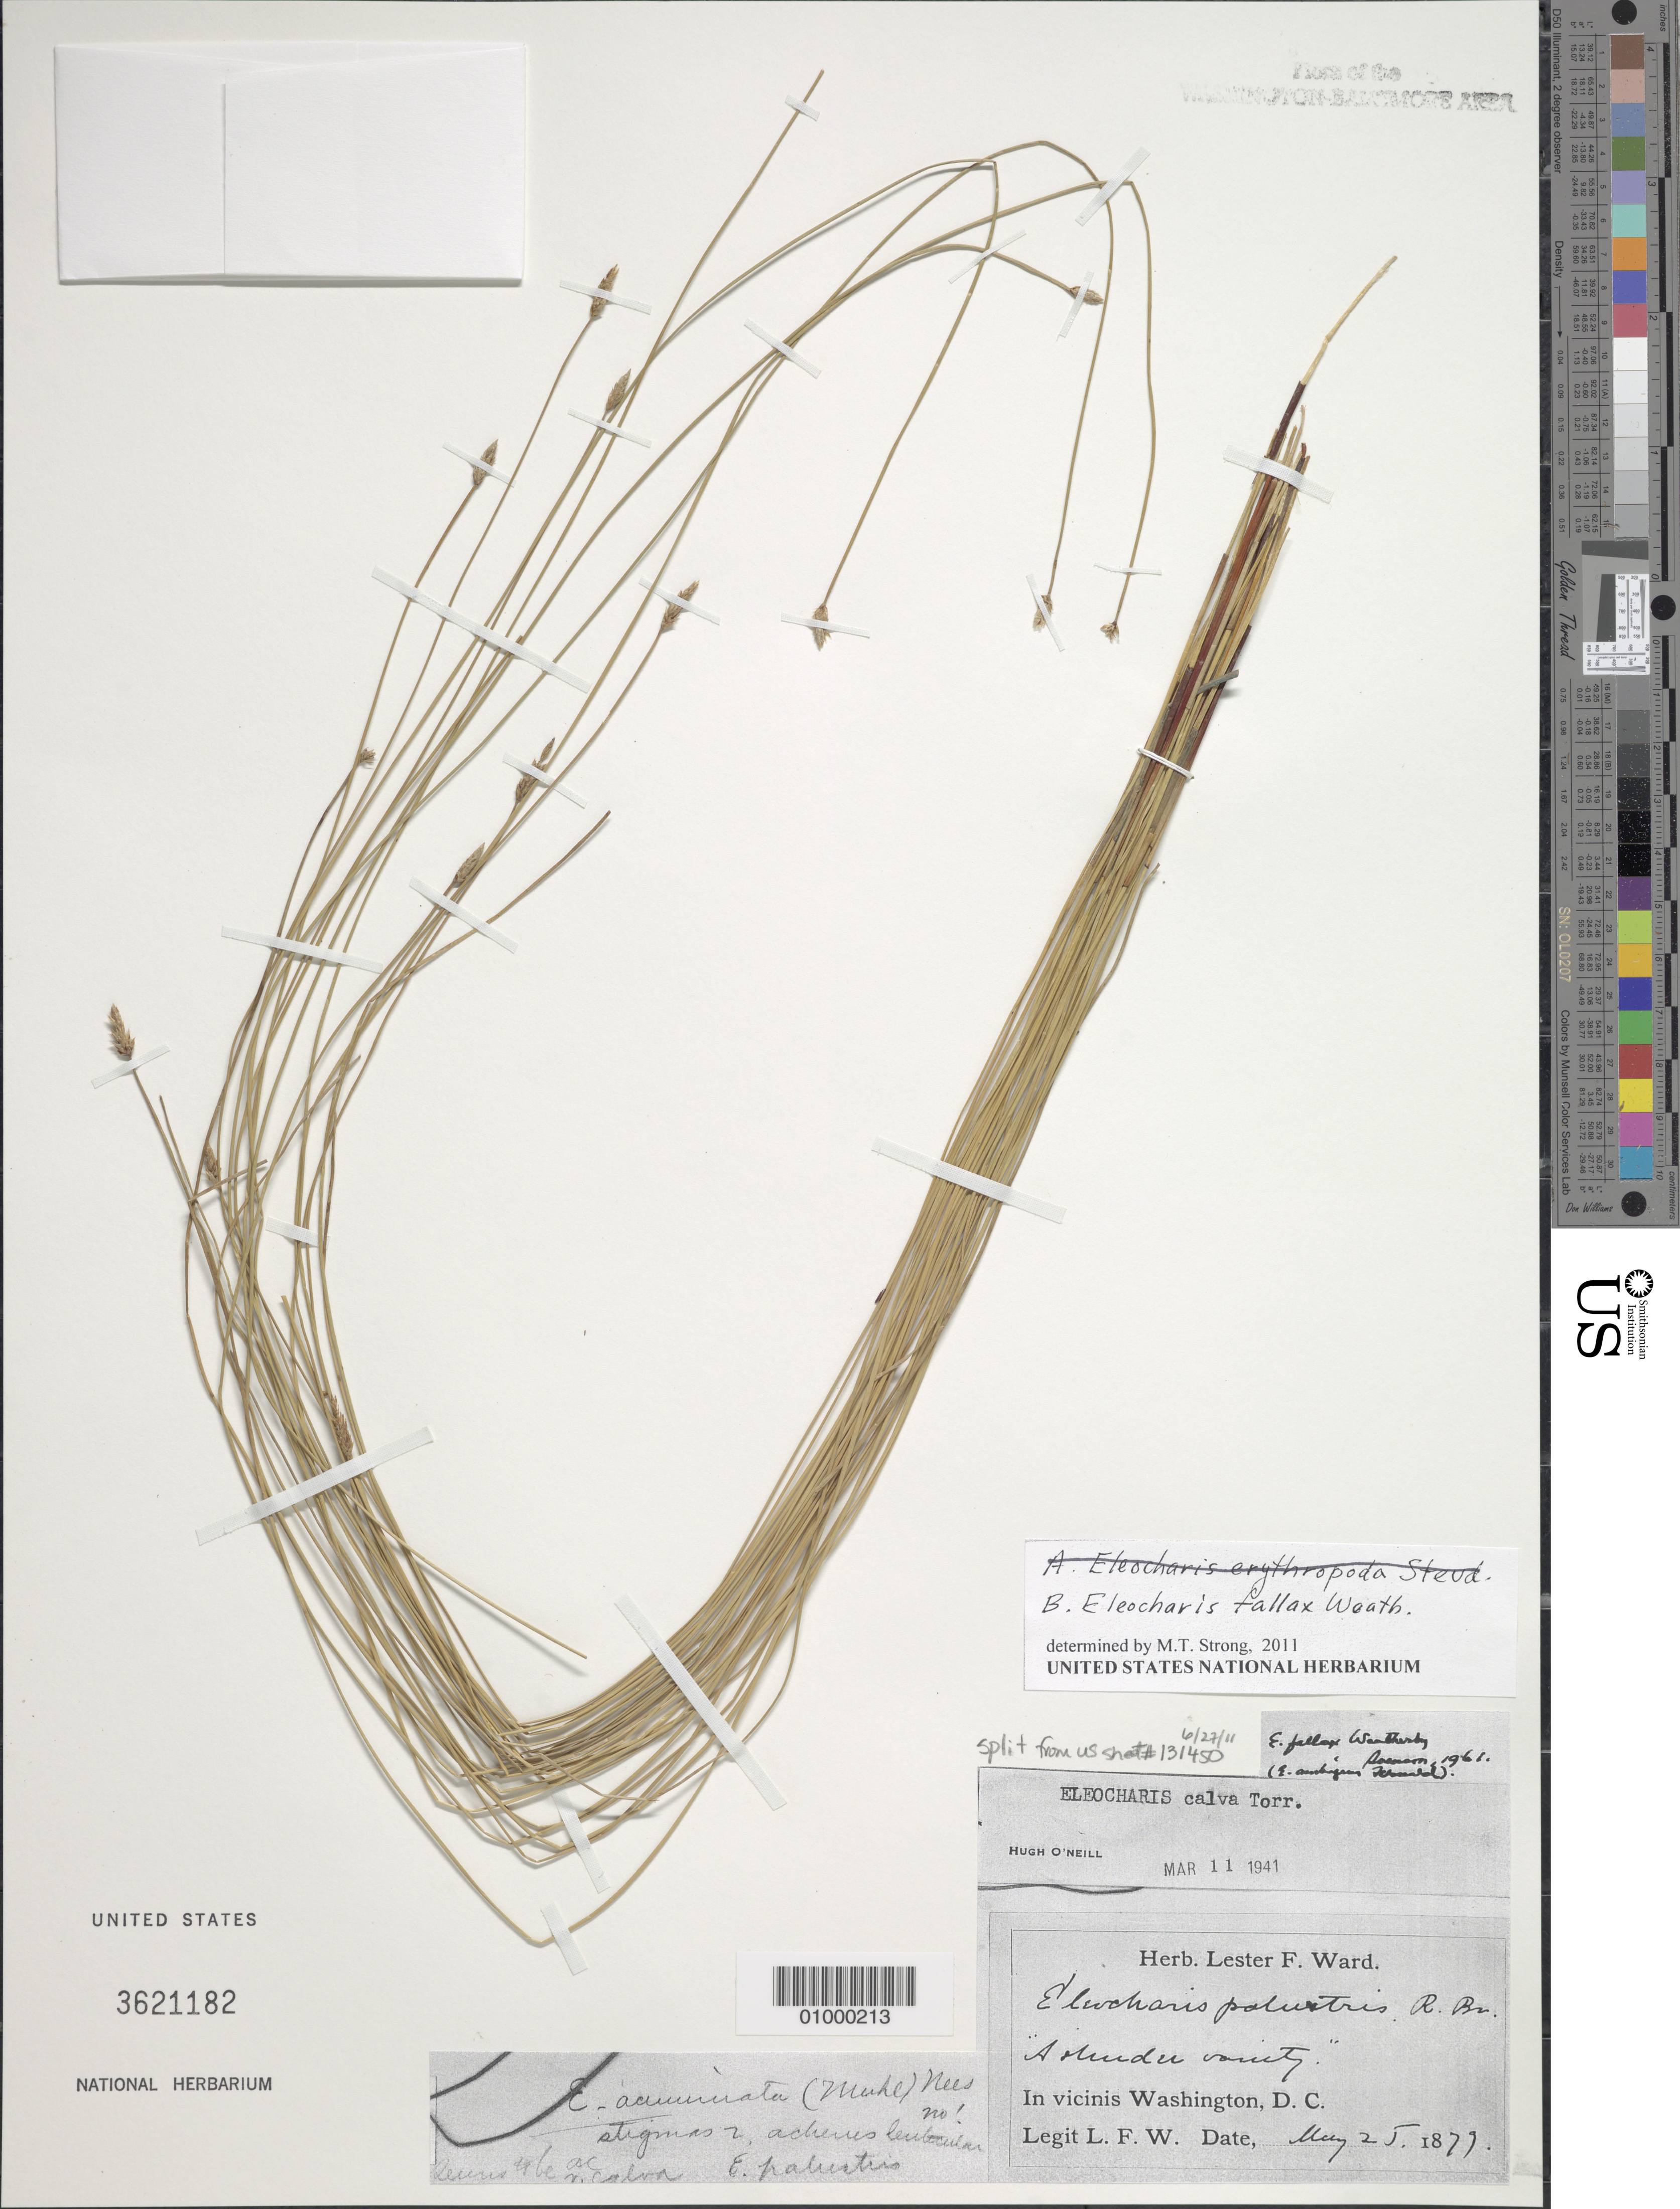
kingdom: Plantae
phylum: Tracheophyta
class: Liliopsida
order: Poales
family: Cyperaceae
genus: Eleocharis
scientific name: Eleocharis fallax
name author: Weath.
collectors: L. F. Ward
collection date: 1879-05-25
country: United States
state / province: District of Columbia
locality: In viciniis Washington, D.C.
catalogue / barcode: US 3621182